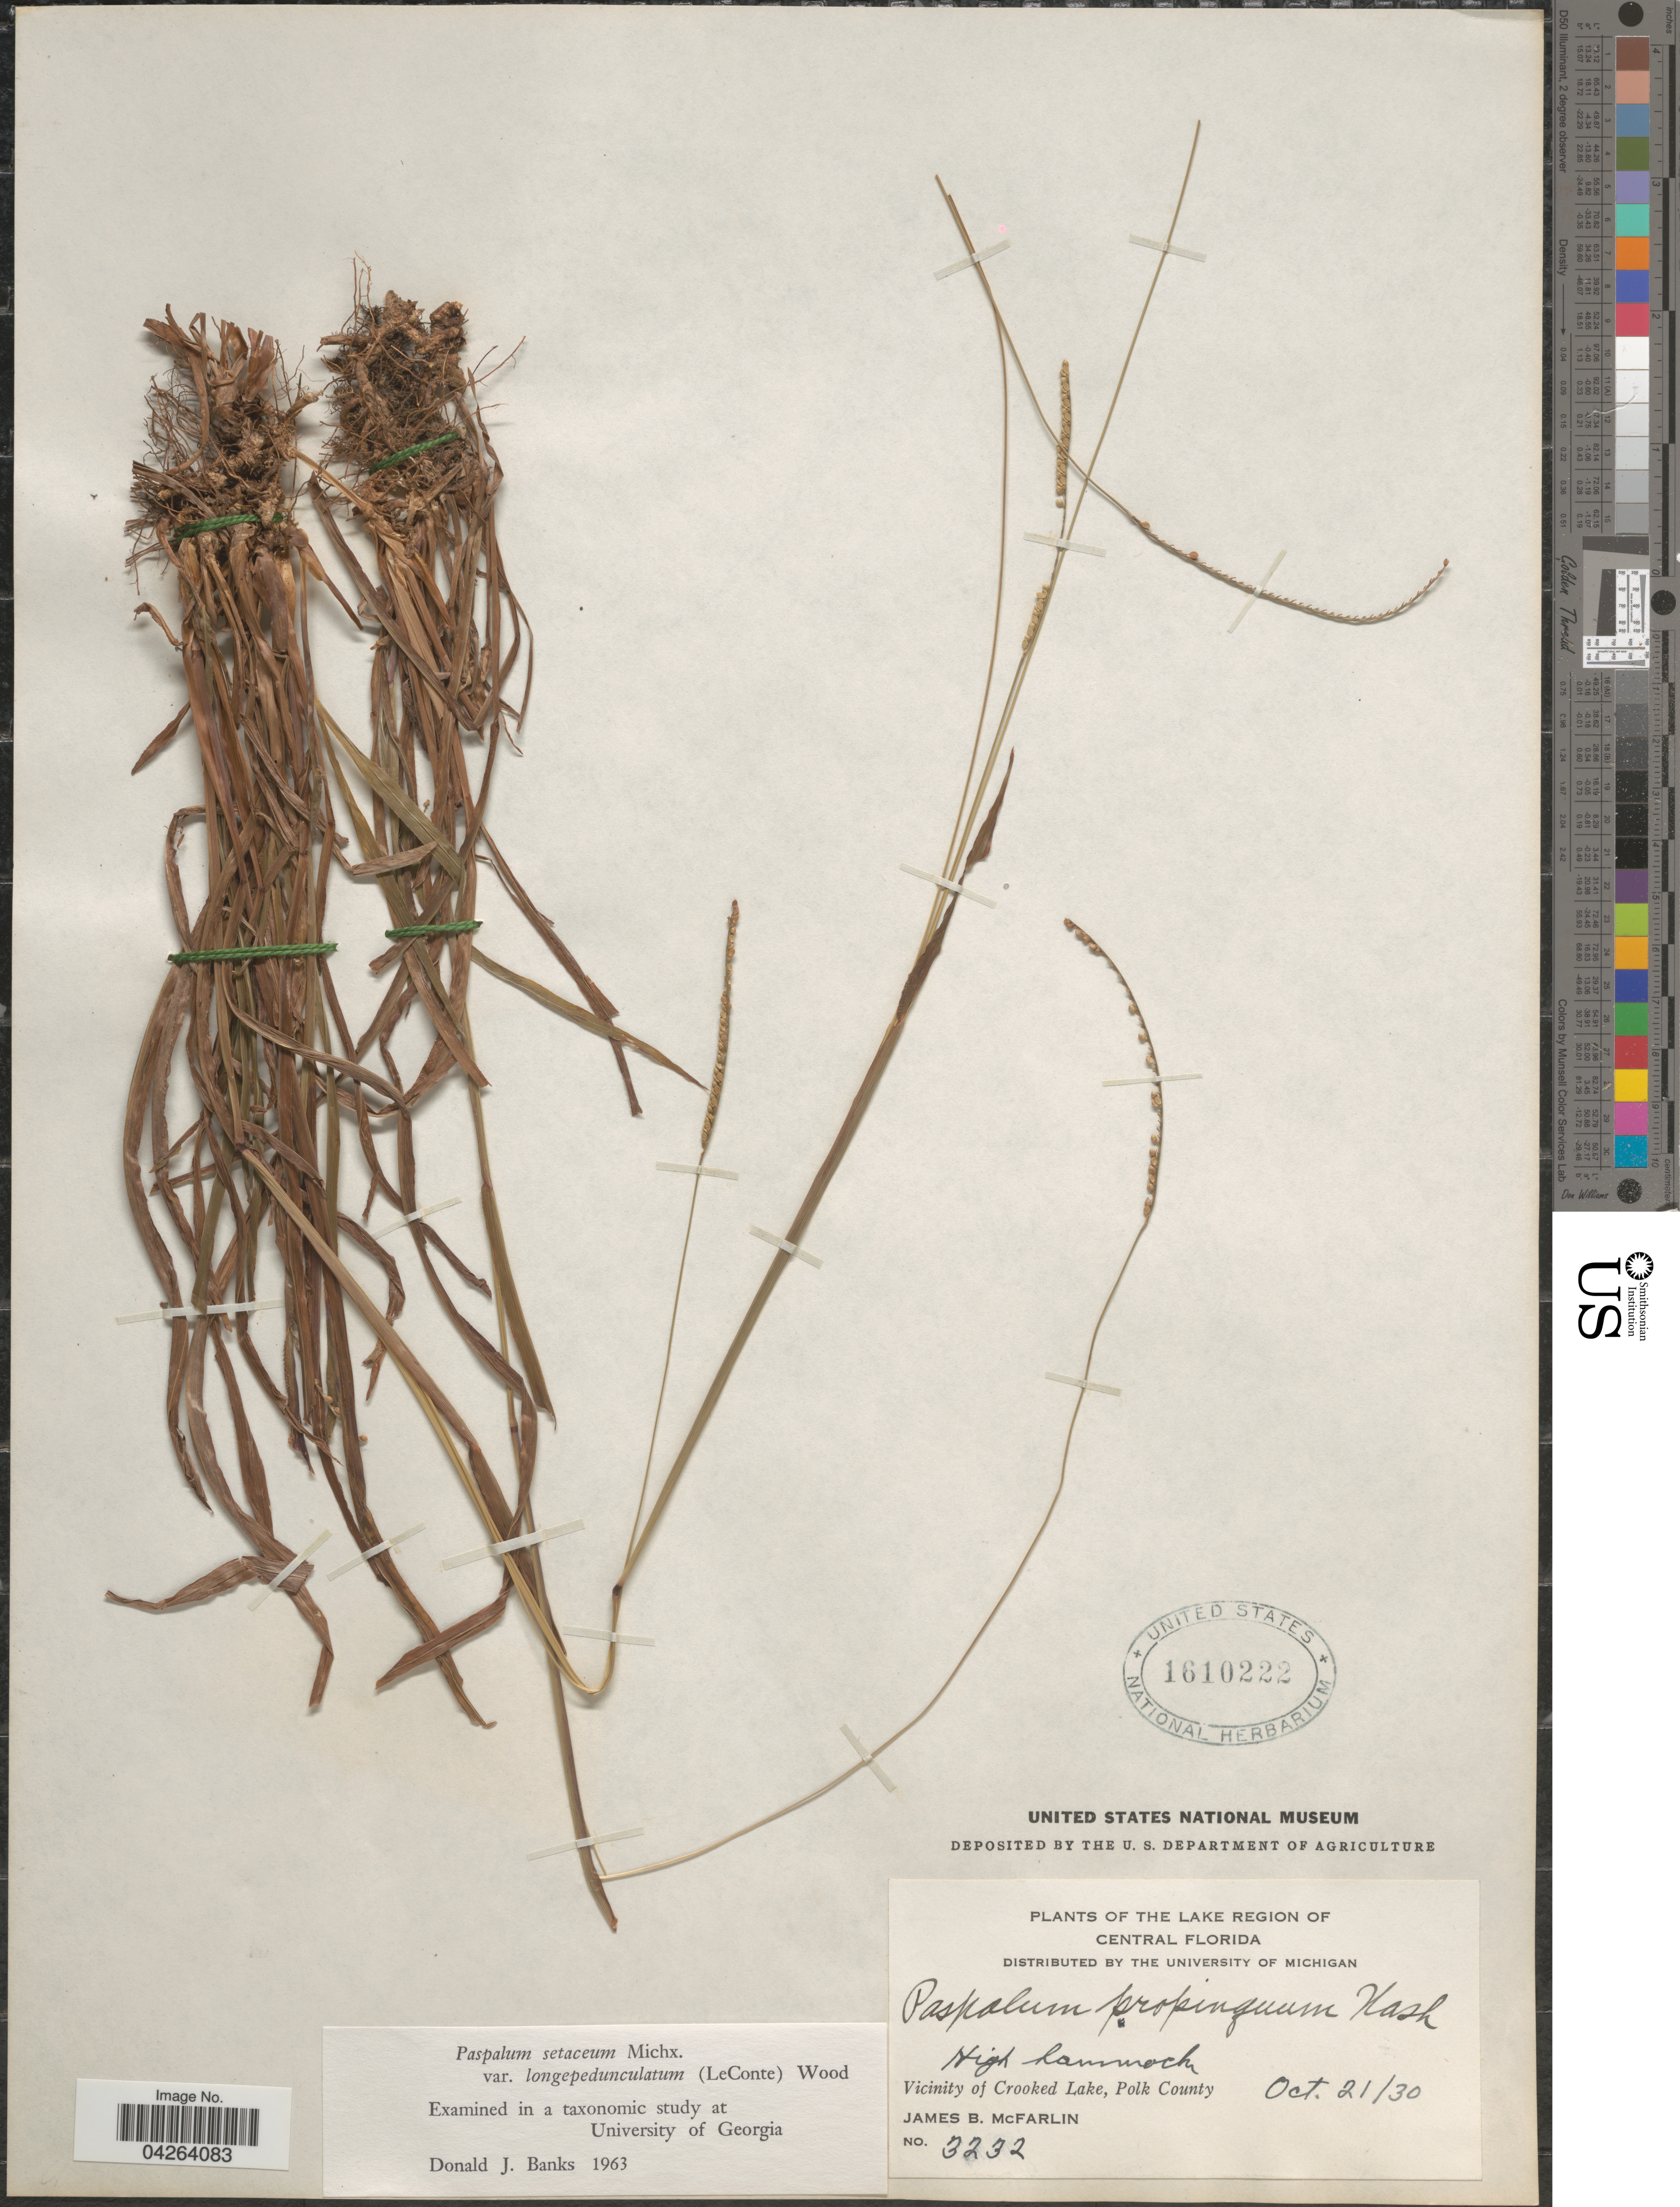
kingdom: Plantae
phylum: Tracheophyta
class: Liliopsida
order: Poales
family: Poaceae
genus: Paspalum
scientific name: Paspalum setaceum var. longipedunculatum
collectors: J. McFarlin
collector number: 3232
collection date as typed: Transcribed d/m/y: 21/10/30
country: United States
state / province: Florida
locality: The Lake Region of Central Florida. High hammock. Vicinity of Crooked Lake, Polk County.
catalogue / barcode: US 1610222